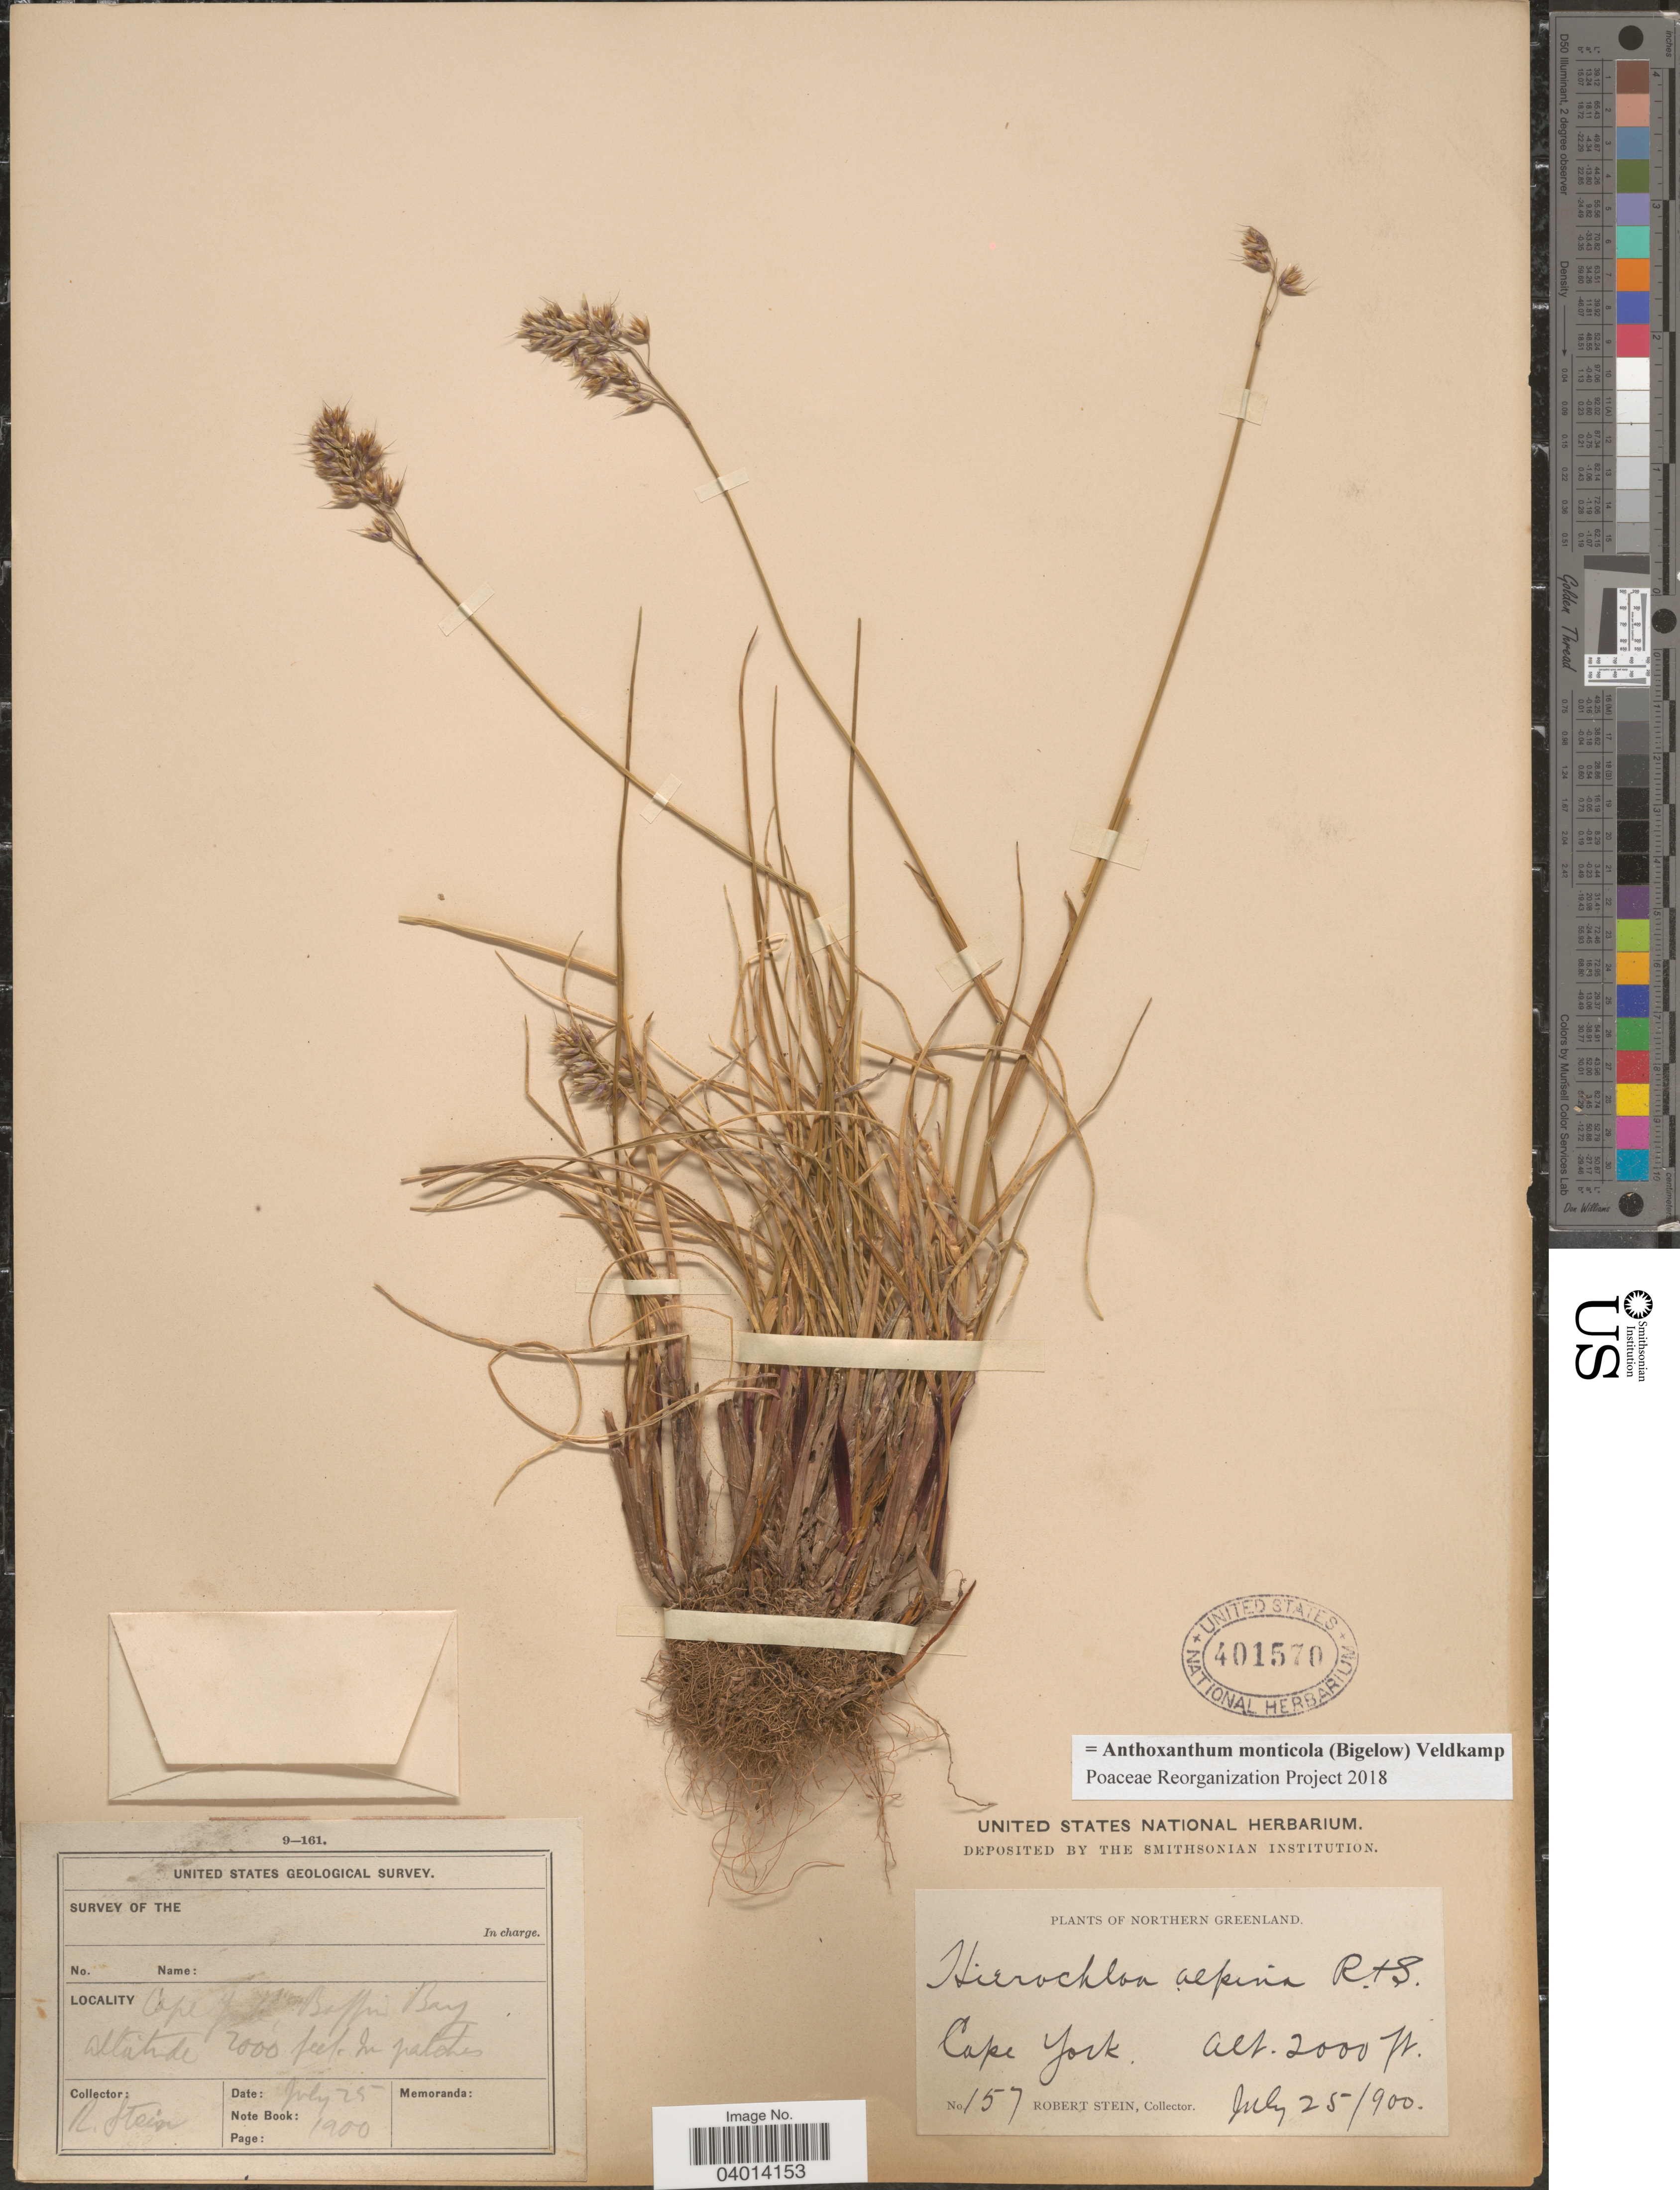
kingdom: Plantae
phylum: Tracheophyta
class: Liliopsida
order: Poales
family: Poaceae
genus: Anthoxanthum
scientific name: Anthoxanthum monticola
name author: (Bigelow) Veldkamp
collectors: R. Stein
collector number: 157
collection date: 1900-07-25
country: Greenland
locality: Northern Greenland. Cape York. Baffin Bay.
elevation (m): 610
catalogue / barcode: US 401570